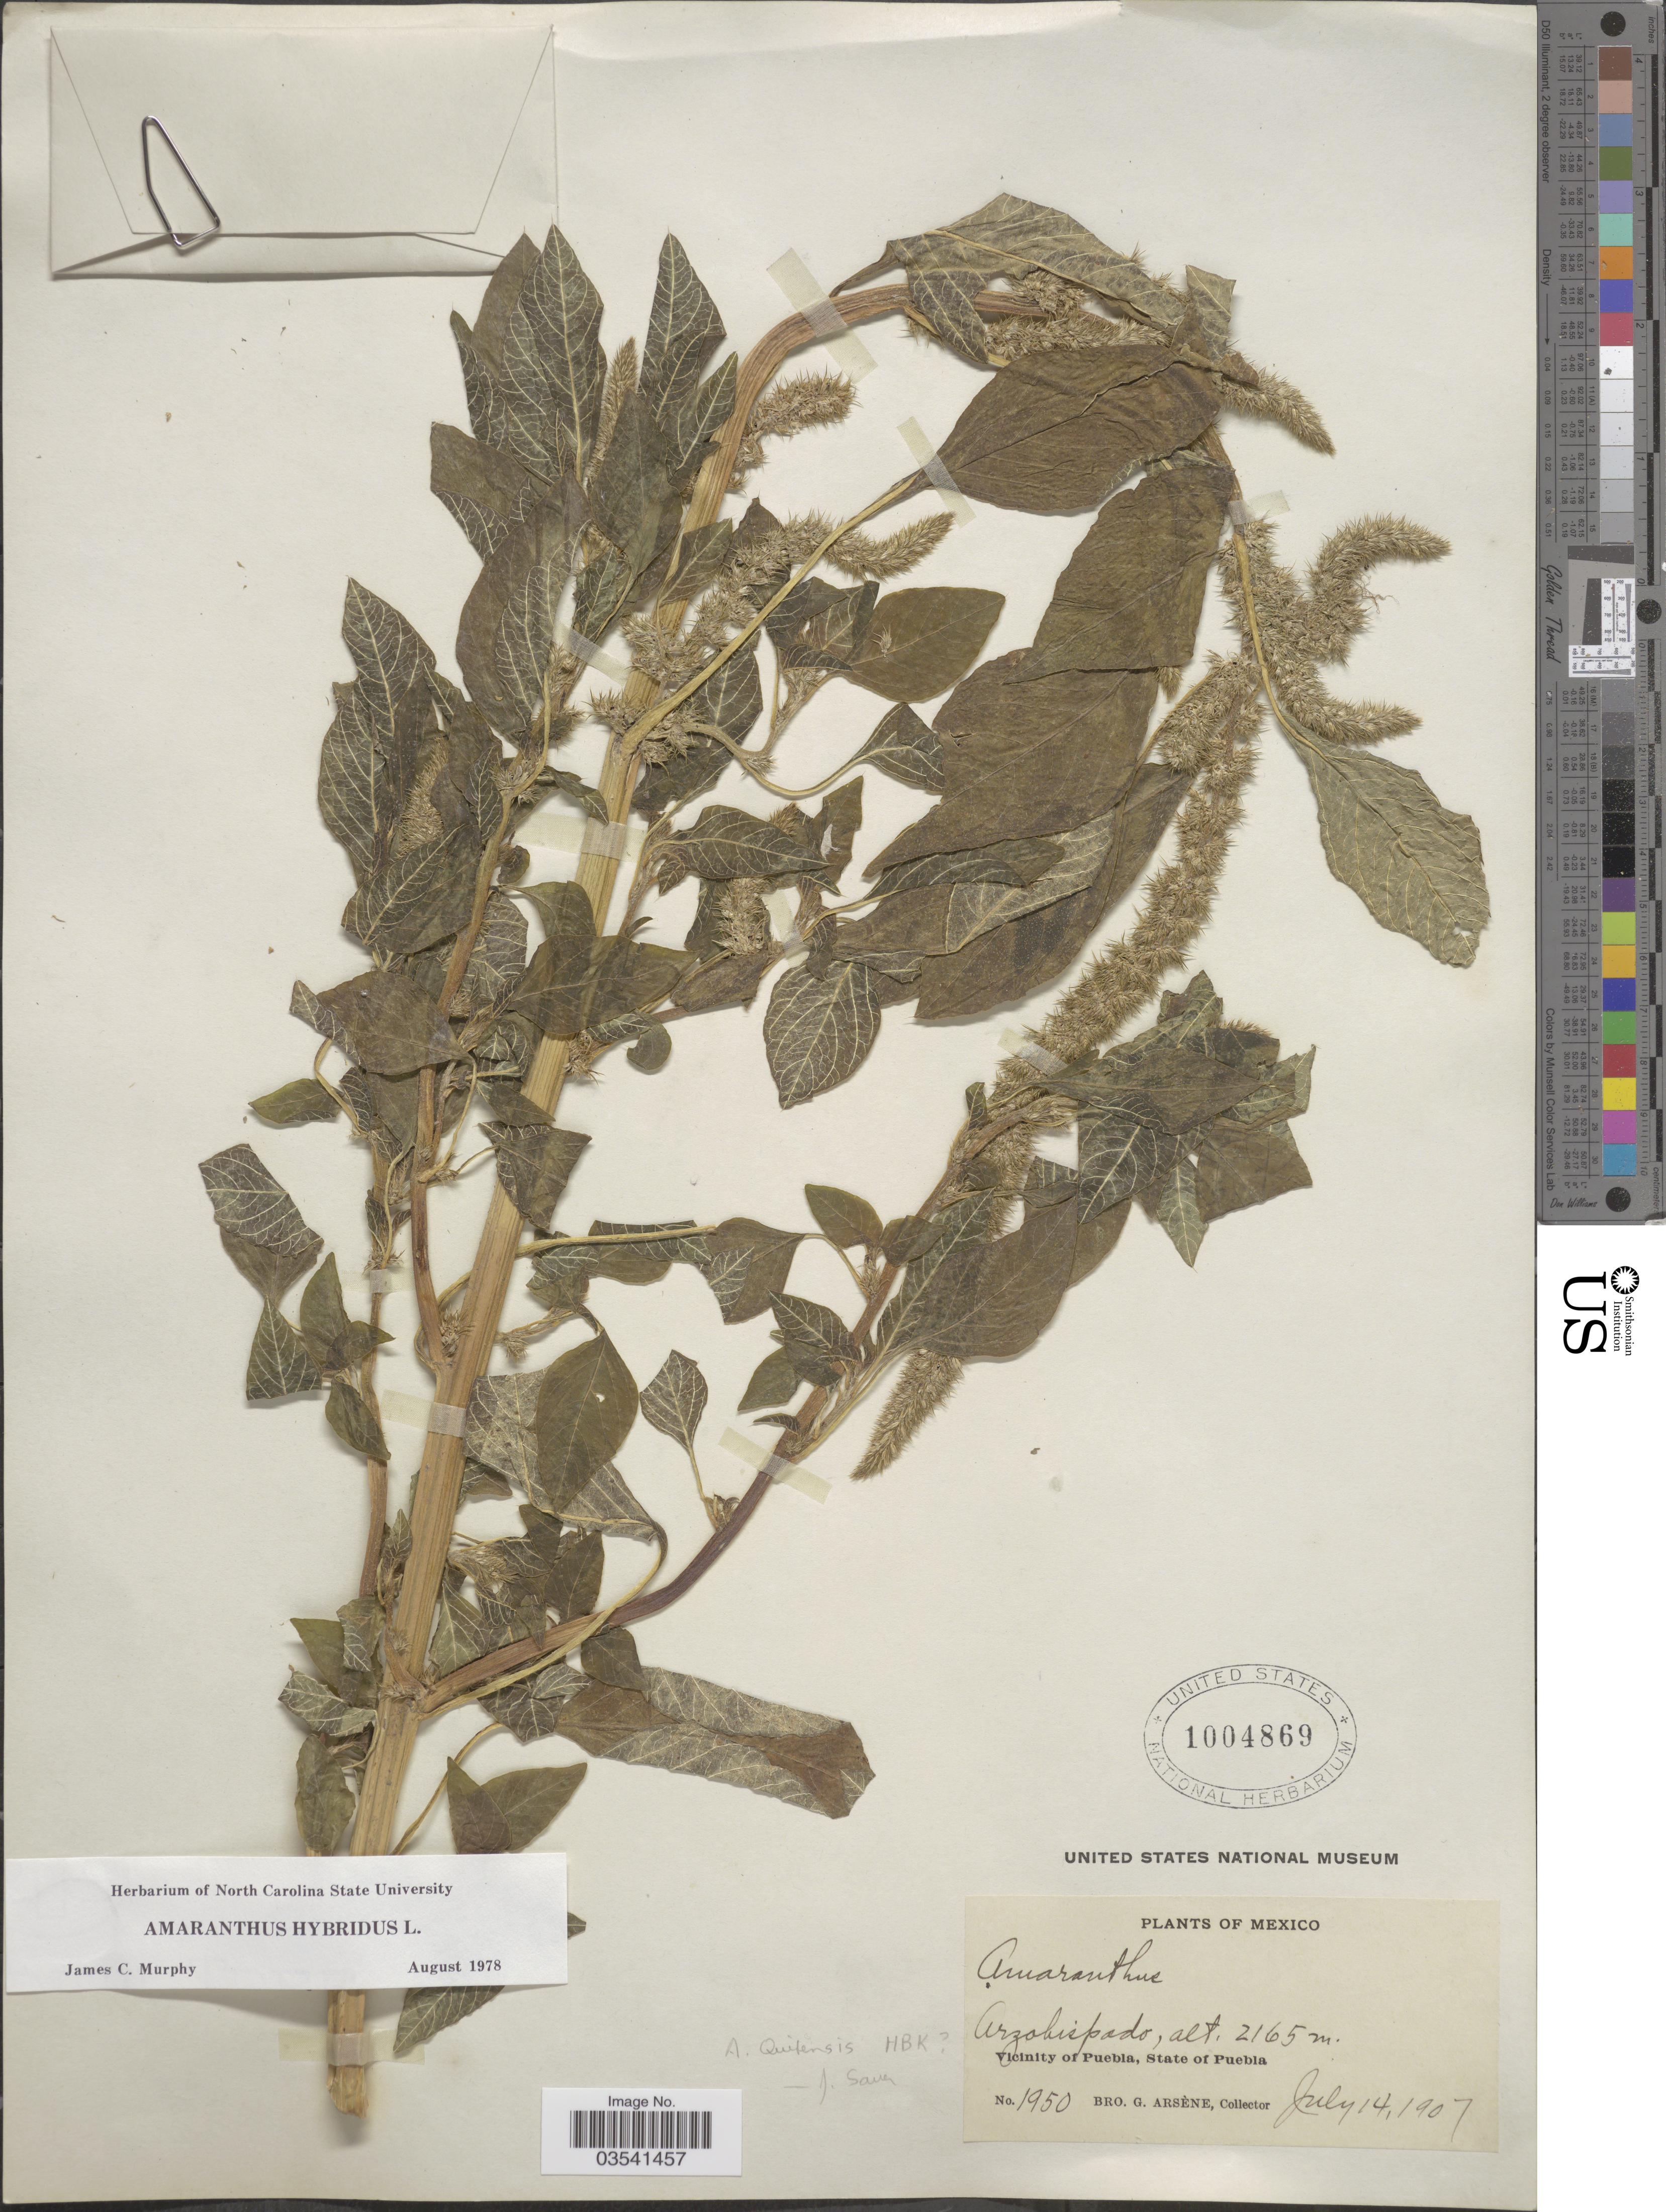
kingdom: Plantae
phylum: Tracheophyta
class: Magnoliopsida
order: Caryophyllales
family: Amaranthaceae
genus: Amaranthus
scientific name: Amaranthus hybridus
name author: L.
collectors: Bro. G. Arsène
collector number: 1950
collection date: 1907-07-14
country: Mexico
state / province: Puebla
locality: Arzobispado. Vicinity of Puebla.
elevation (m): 2165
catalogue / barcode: US 1004869